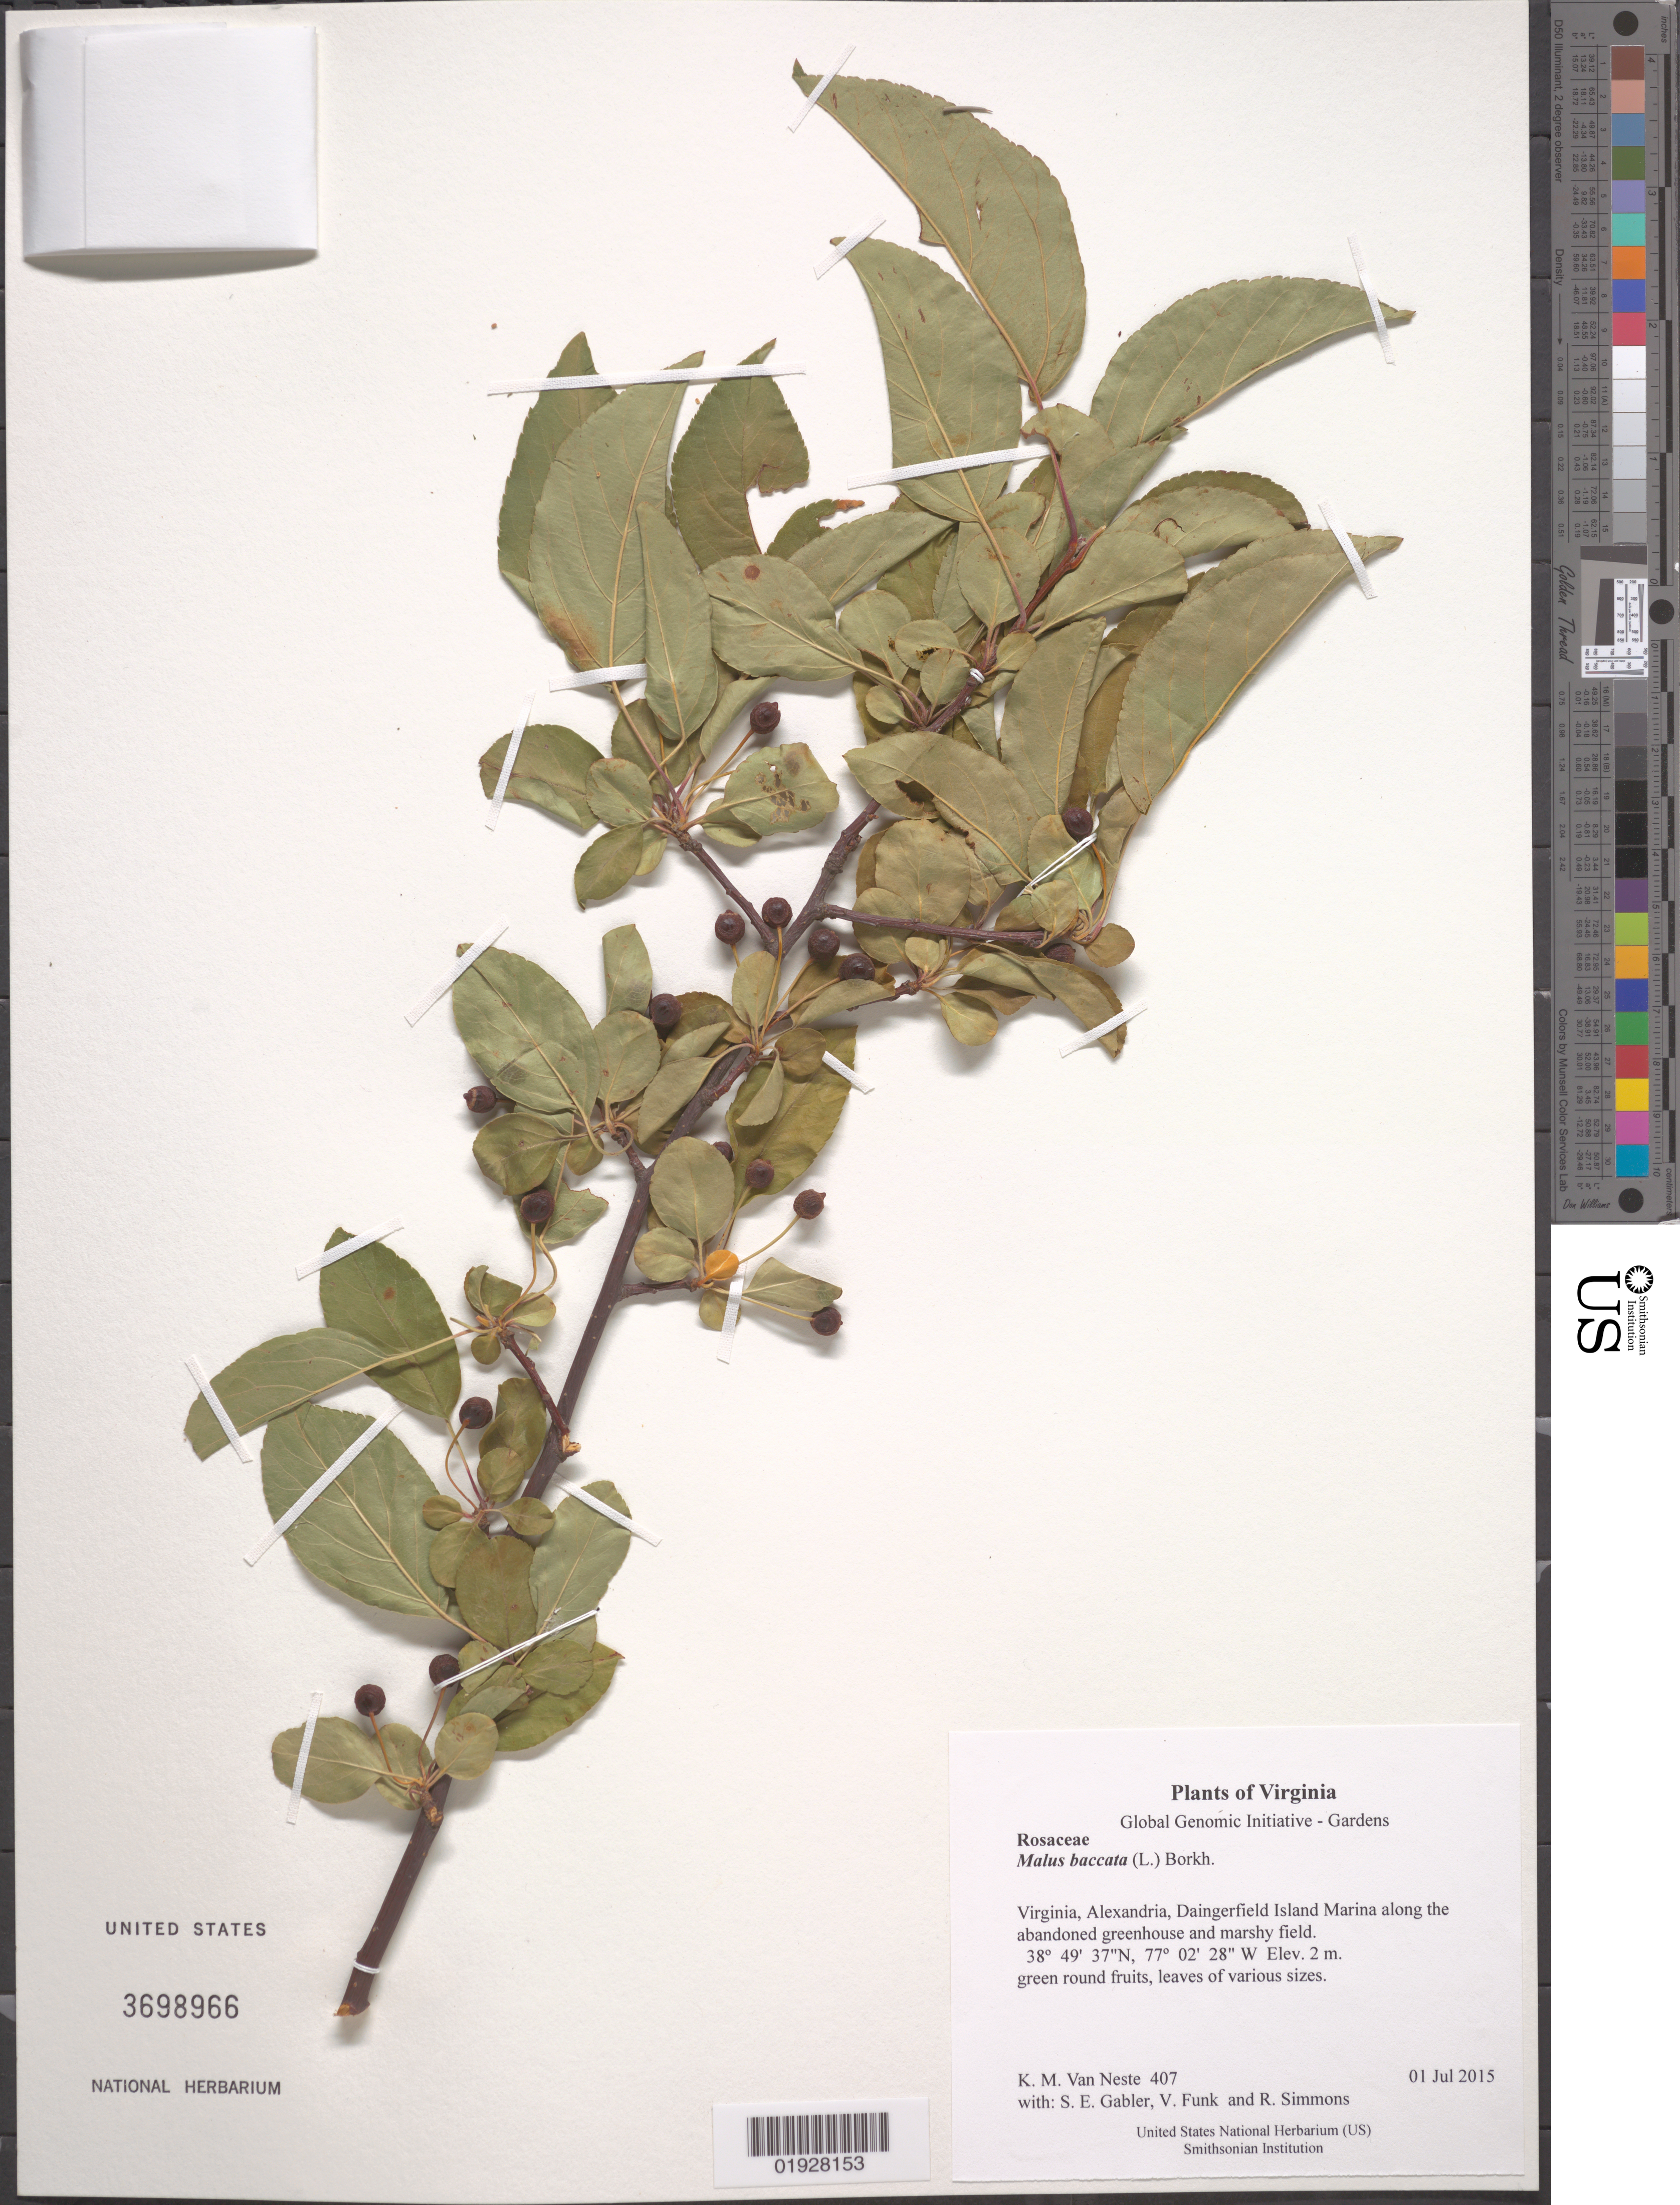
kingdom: Plantae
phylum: Tracheophyta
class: Magnoliopsida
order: Rosales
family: Rosaceae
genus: Malus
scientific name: Malus baccata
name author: (L.) Borkh.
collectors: K. M. Van Neste, S. E. Gabler, V. Funk & R. Simmons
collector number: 407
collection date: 2015-07-01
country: United States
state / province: Virginia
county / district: City of Alexandria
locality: Daingerfield Island Marina along the abandoned greenhouse and marshy field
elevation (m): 2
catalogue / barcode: US 3698966